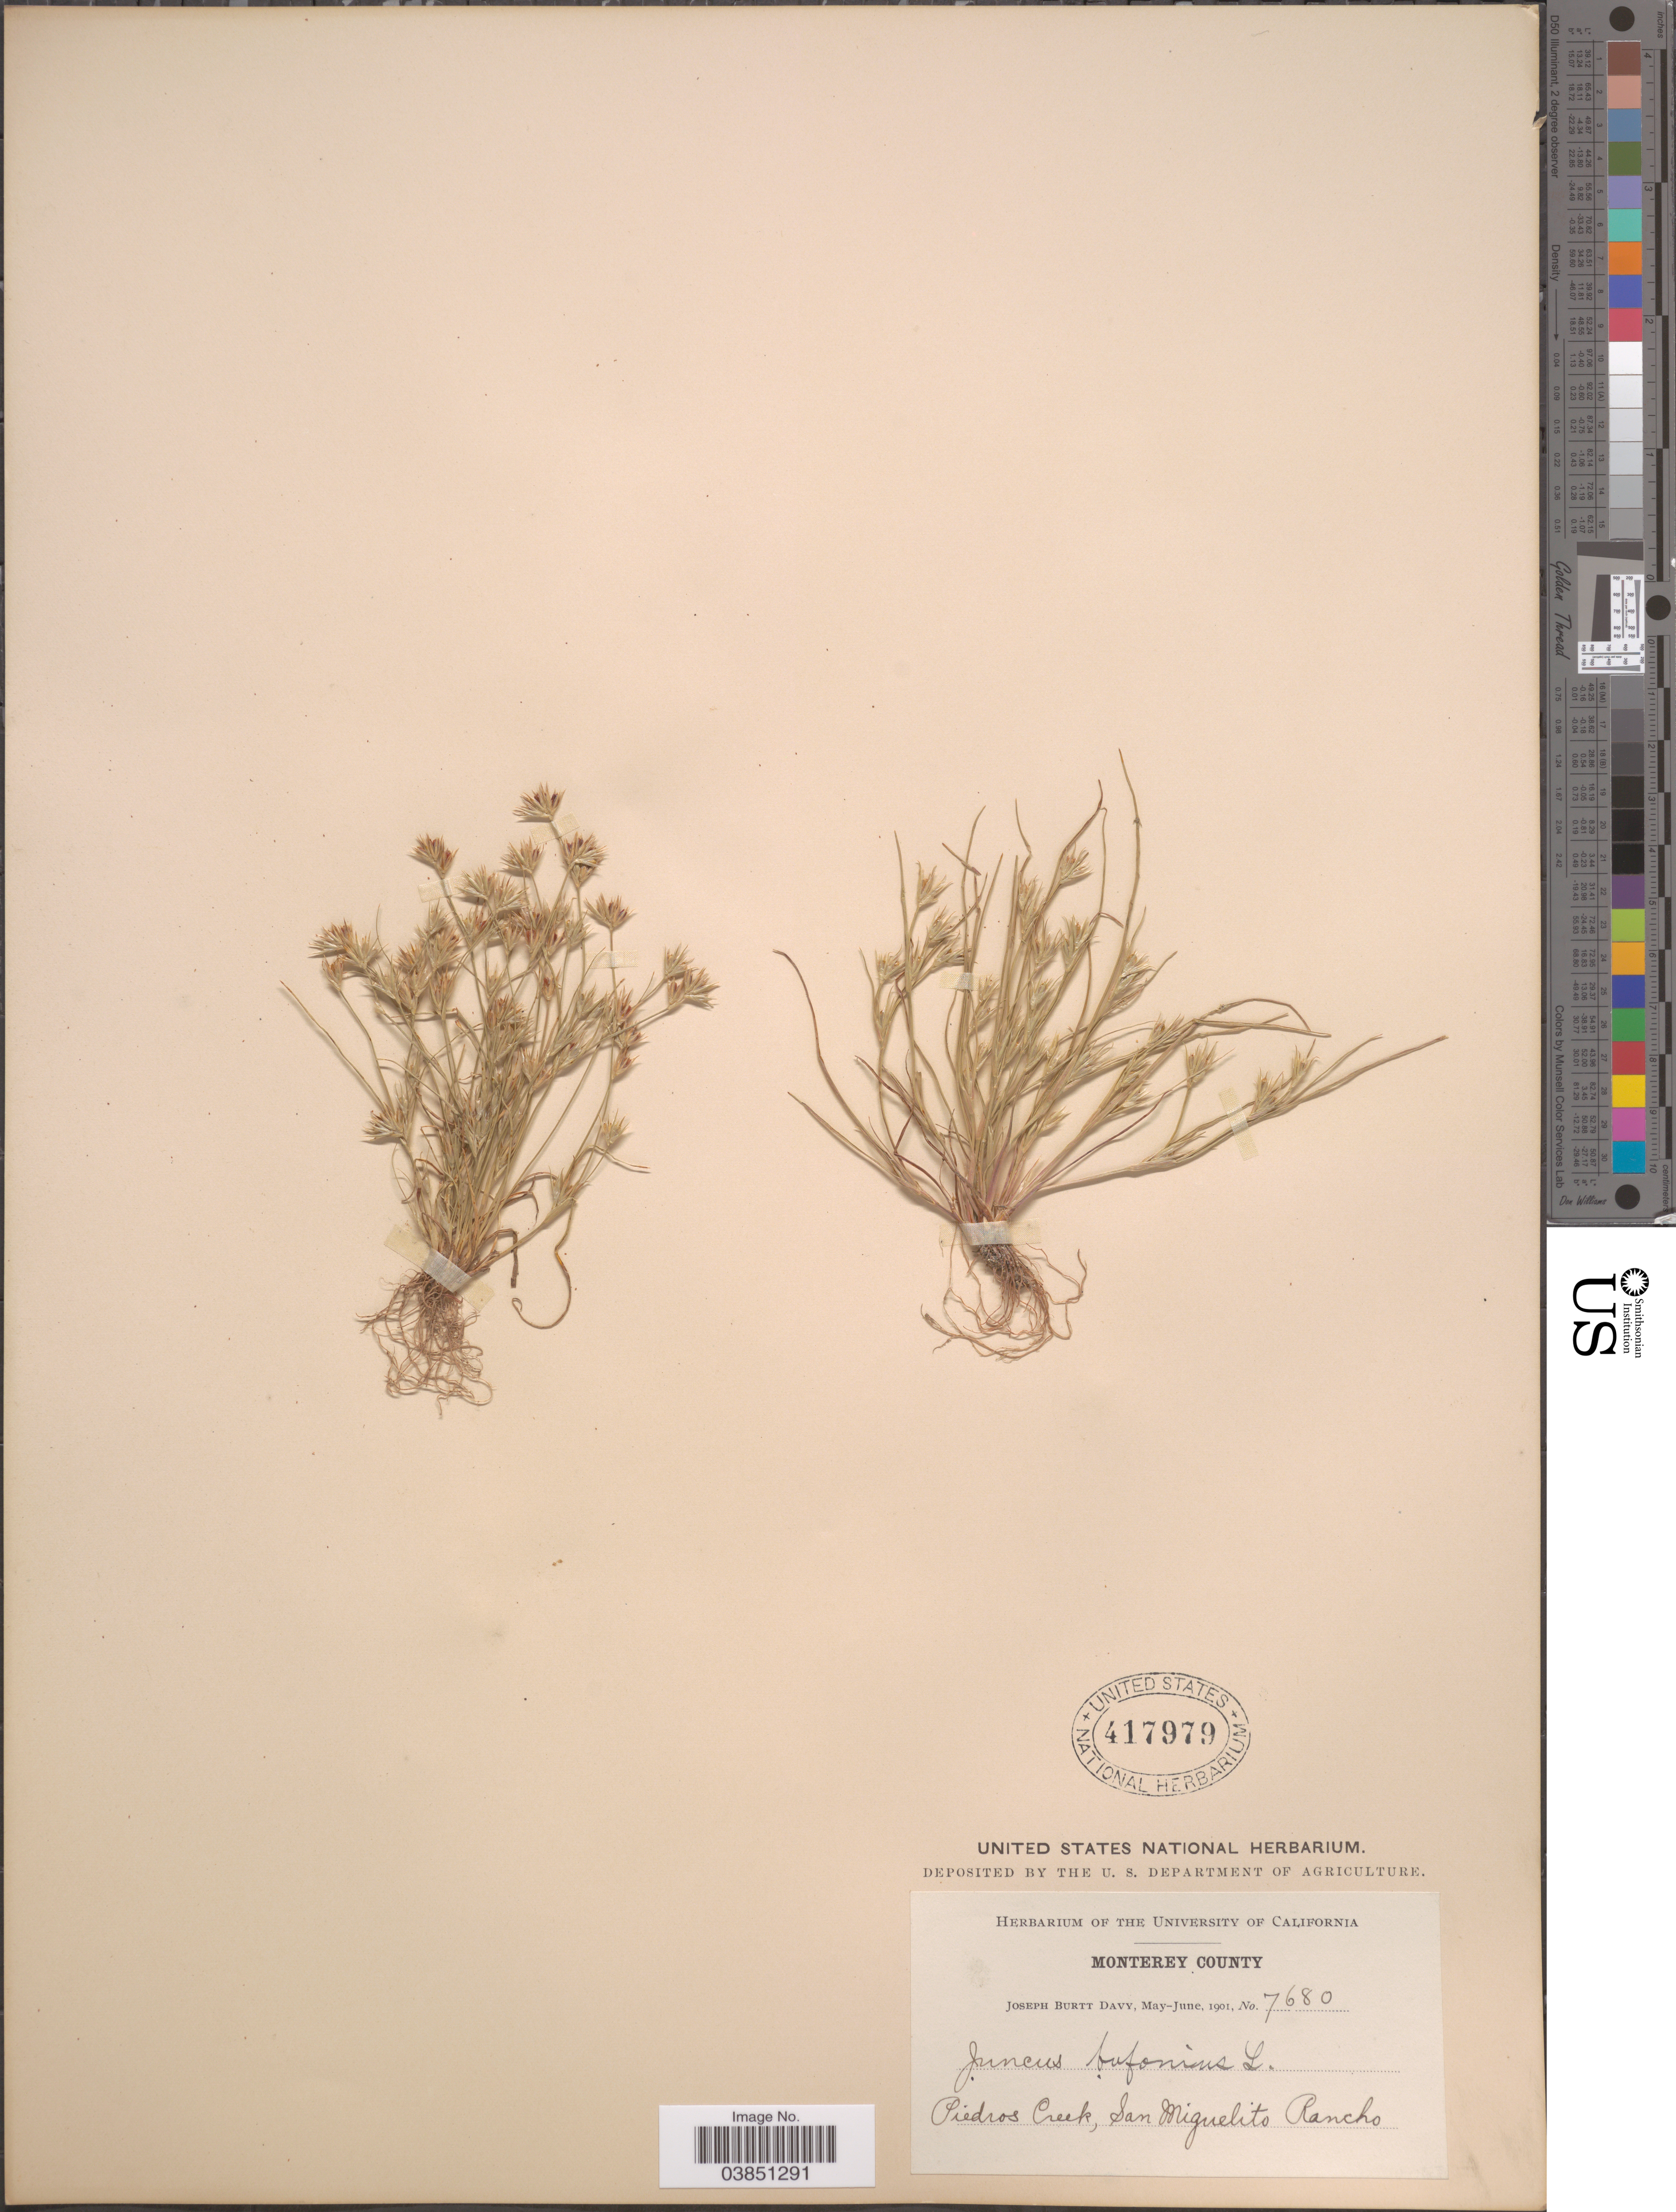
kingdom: Plantae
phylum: Tracheophyta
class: Liliopsida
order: Poales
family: Juncaceae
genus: Juncus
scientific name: Juncus bufonius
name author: L.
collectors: J. Burtt Davy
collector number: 7680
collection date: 1901-05/1901-06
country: United States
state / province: California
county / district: Monterey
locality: Monterey County. Piedros Creek, San Miguelito Rancho.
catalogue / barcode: US 417979